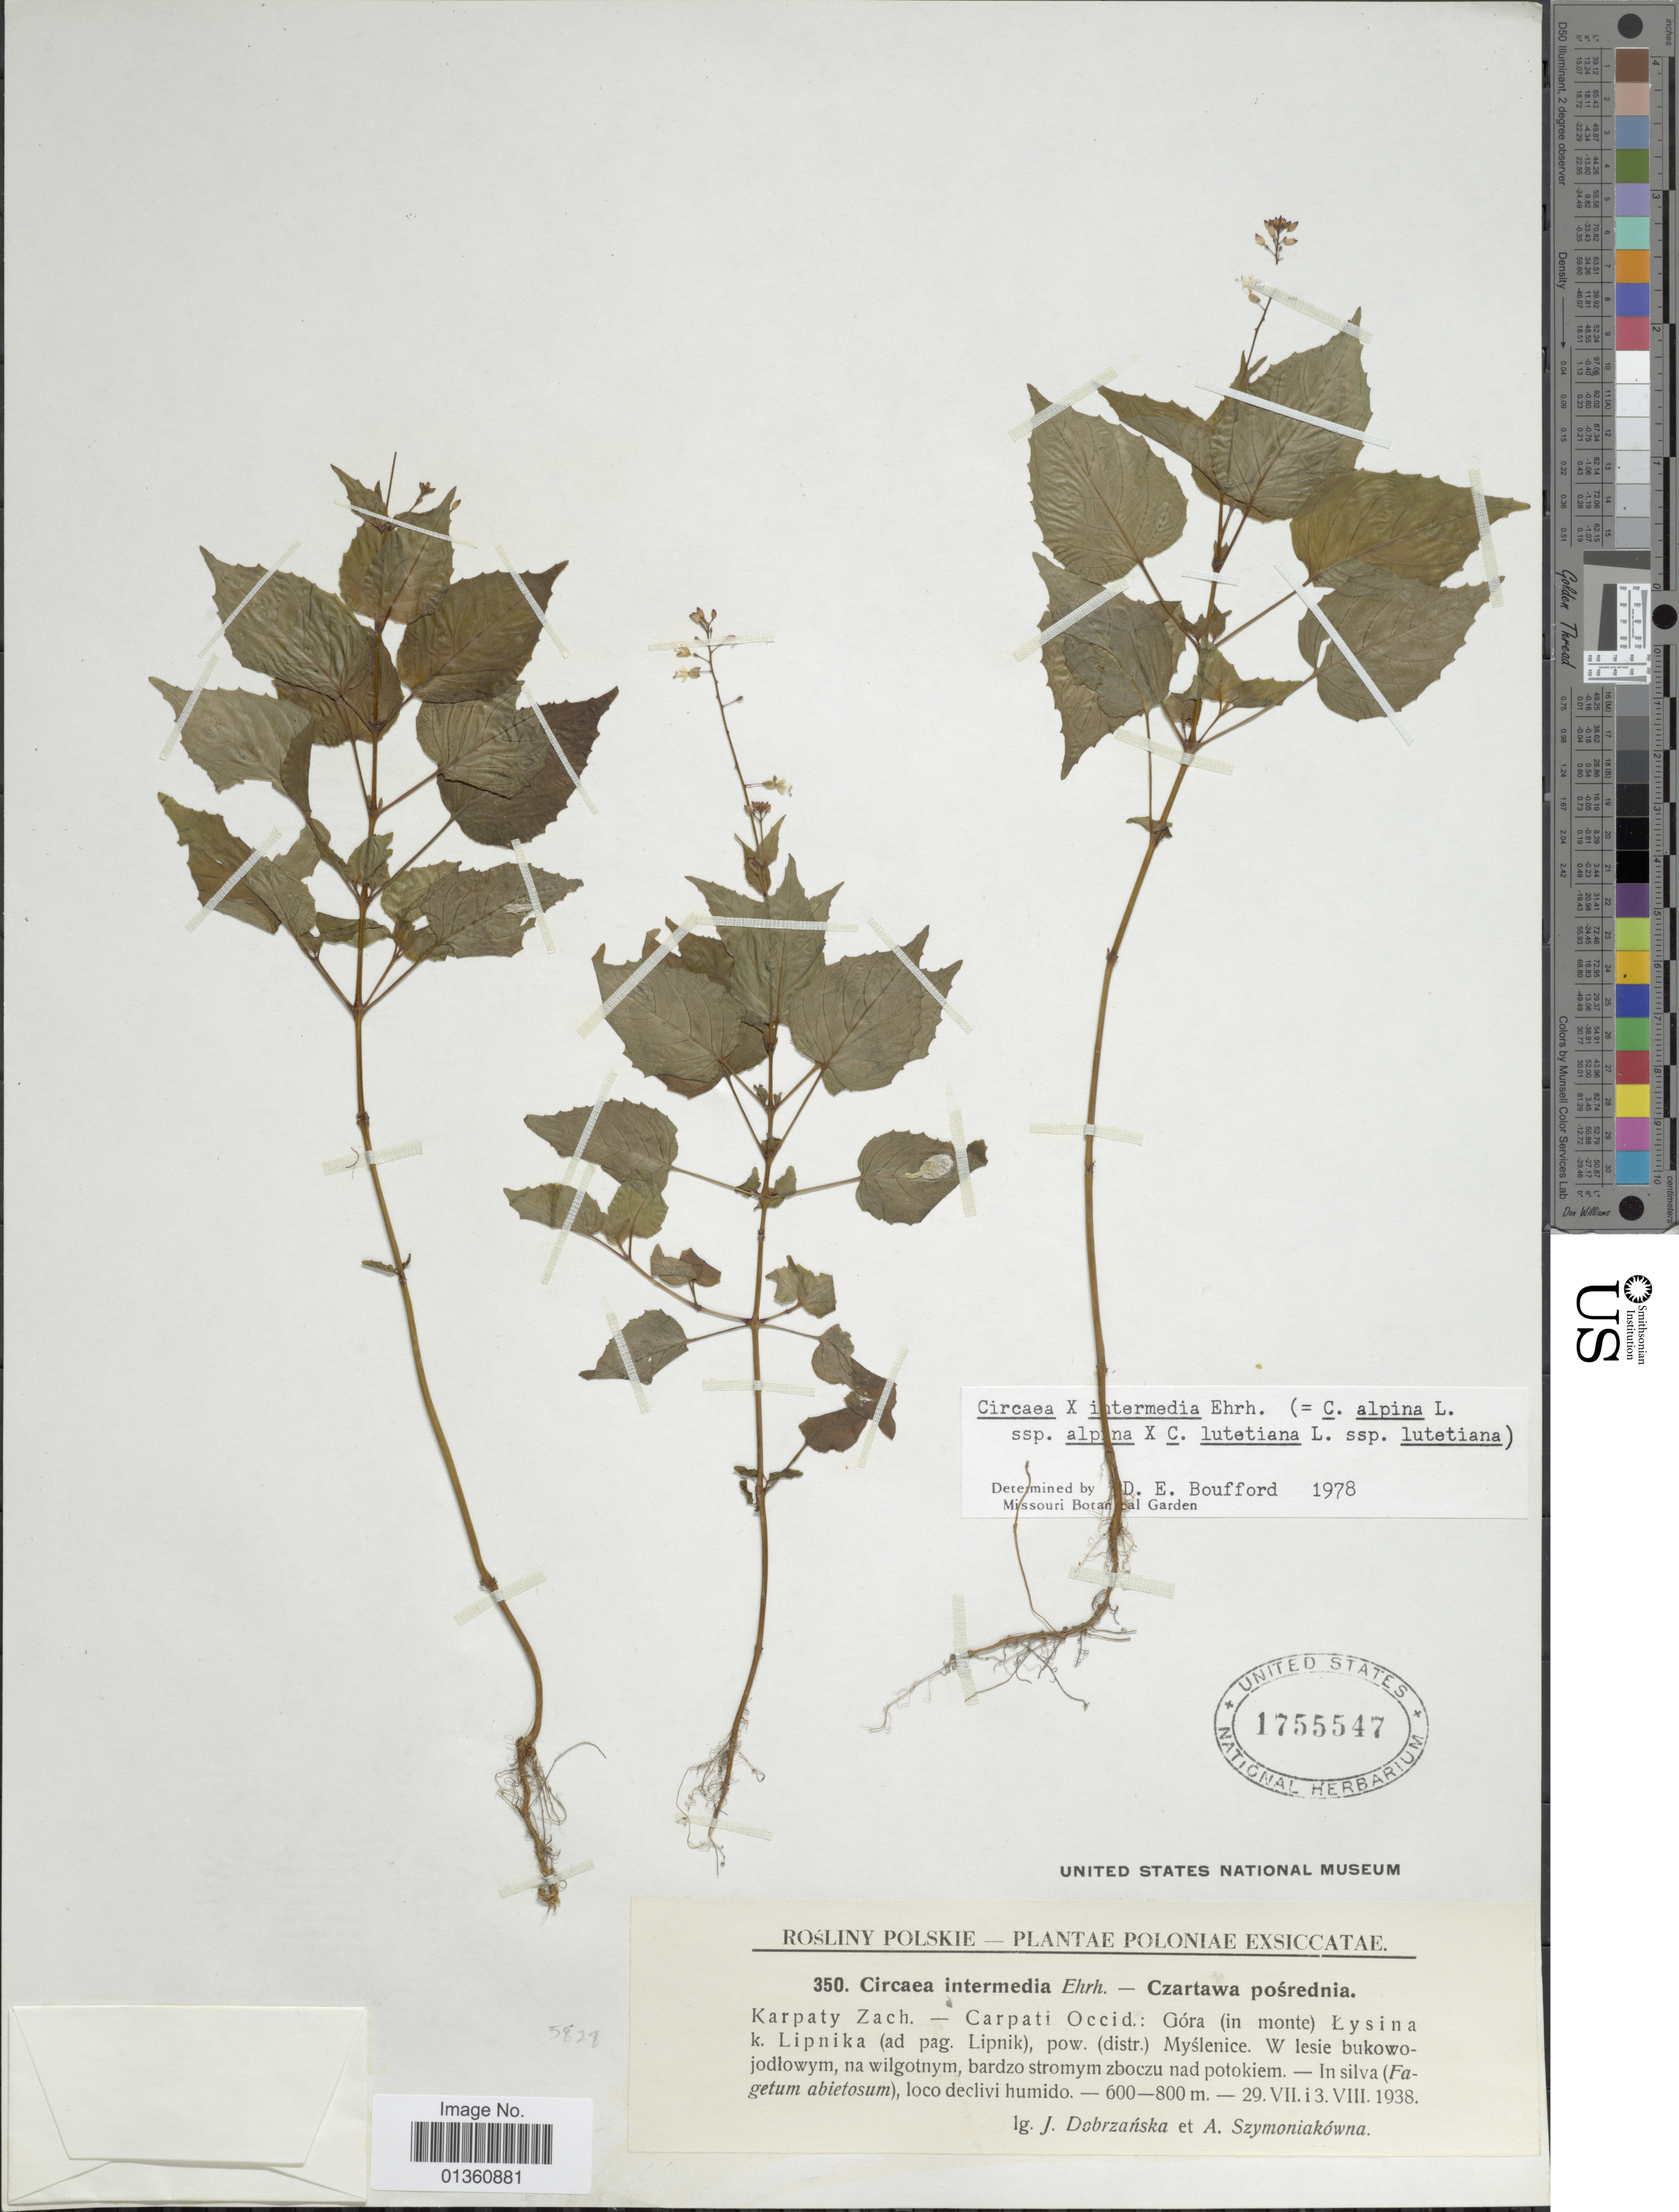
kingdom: Plantae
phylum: Tracheophyta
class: Magnoliopsida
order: Myrtales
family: Onagraceae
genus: Circaea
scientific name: Circaea x intermedia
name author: Ehrh.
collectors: J. Dobrzanska & A. Szymoniakówna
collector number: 350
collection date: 1938-07-29/1938-08-13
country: Poland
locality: Karpaty Zach. - Carpati Occid.: Góra (in monte) Lysina k. Lipnika (ad pag. Lipnik), pow. (distr.) Muslenice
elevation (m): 600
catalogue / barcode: US 1755547